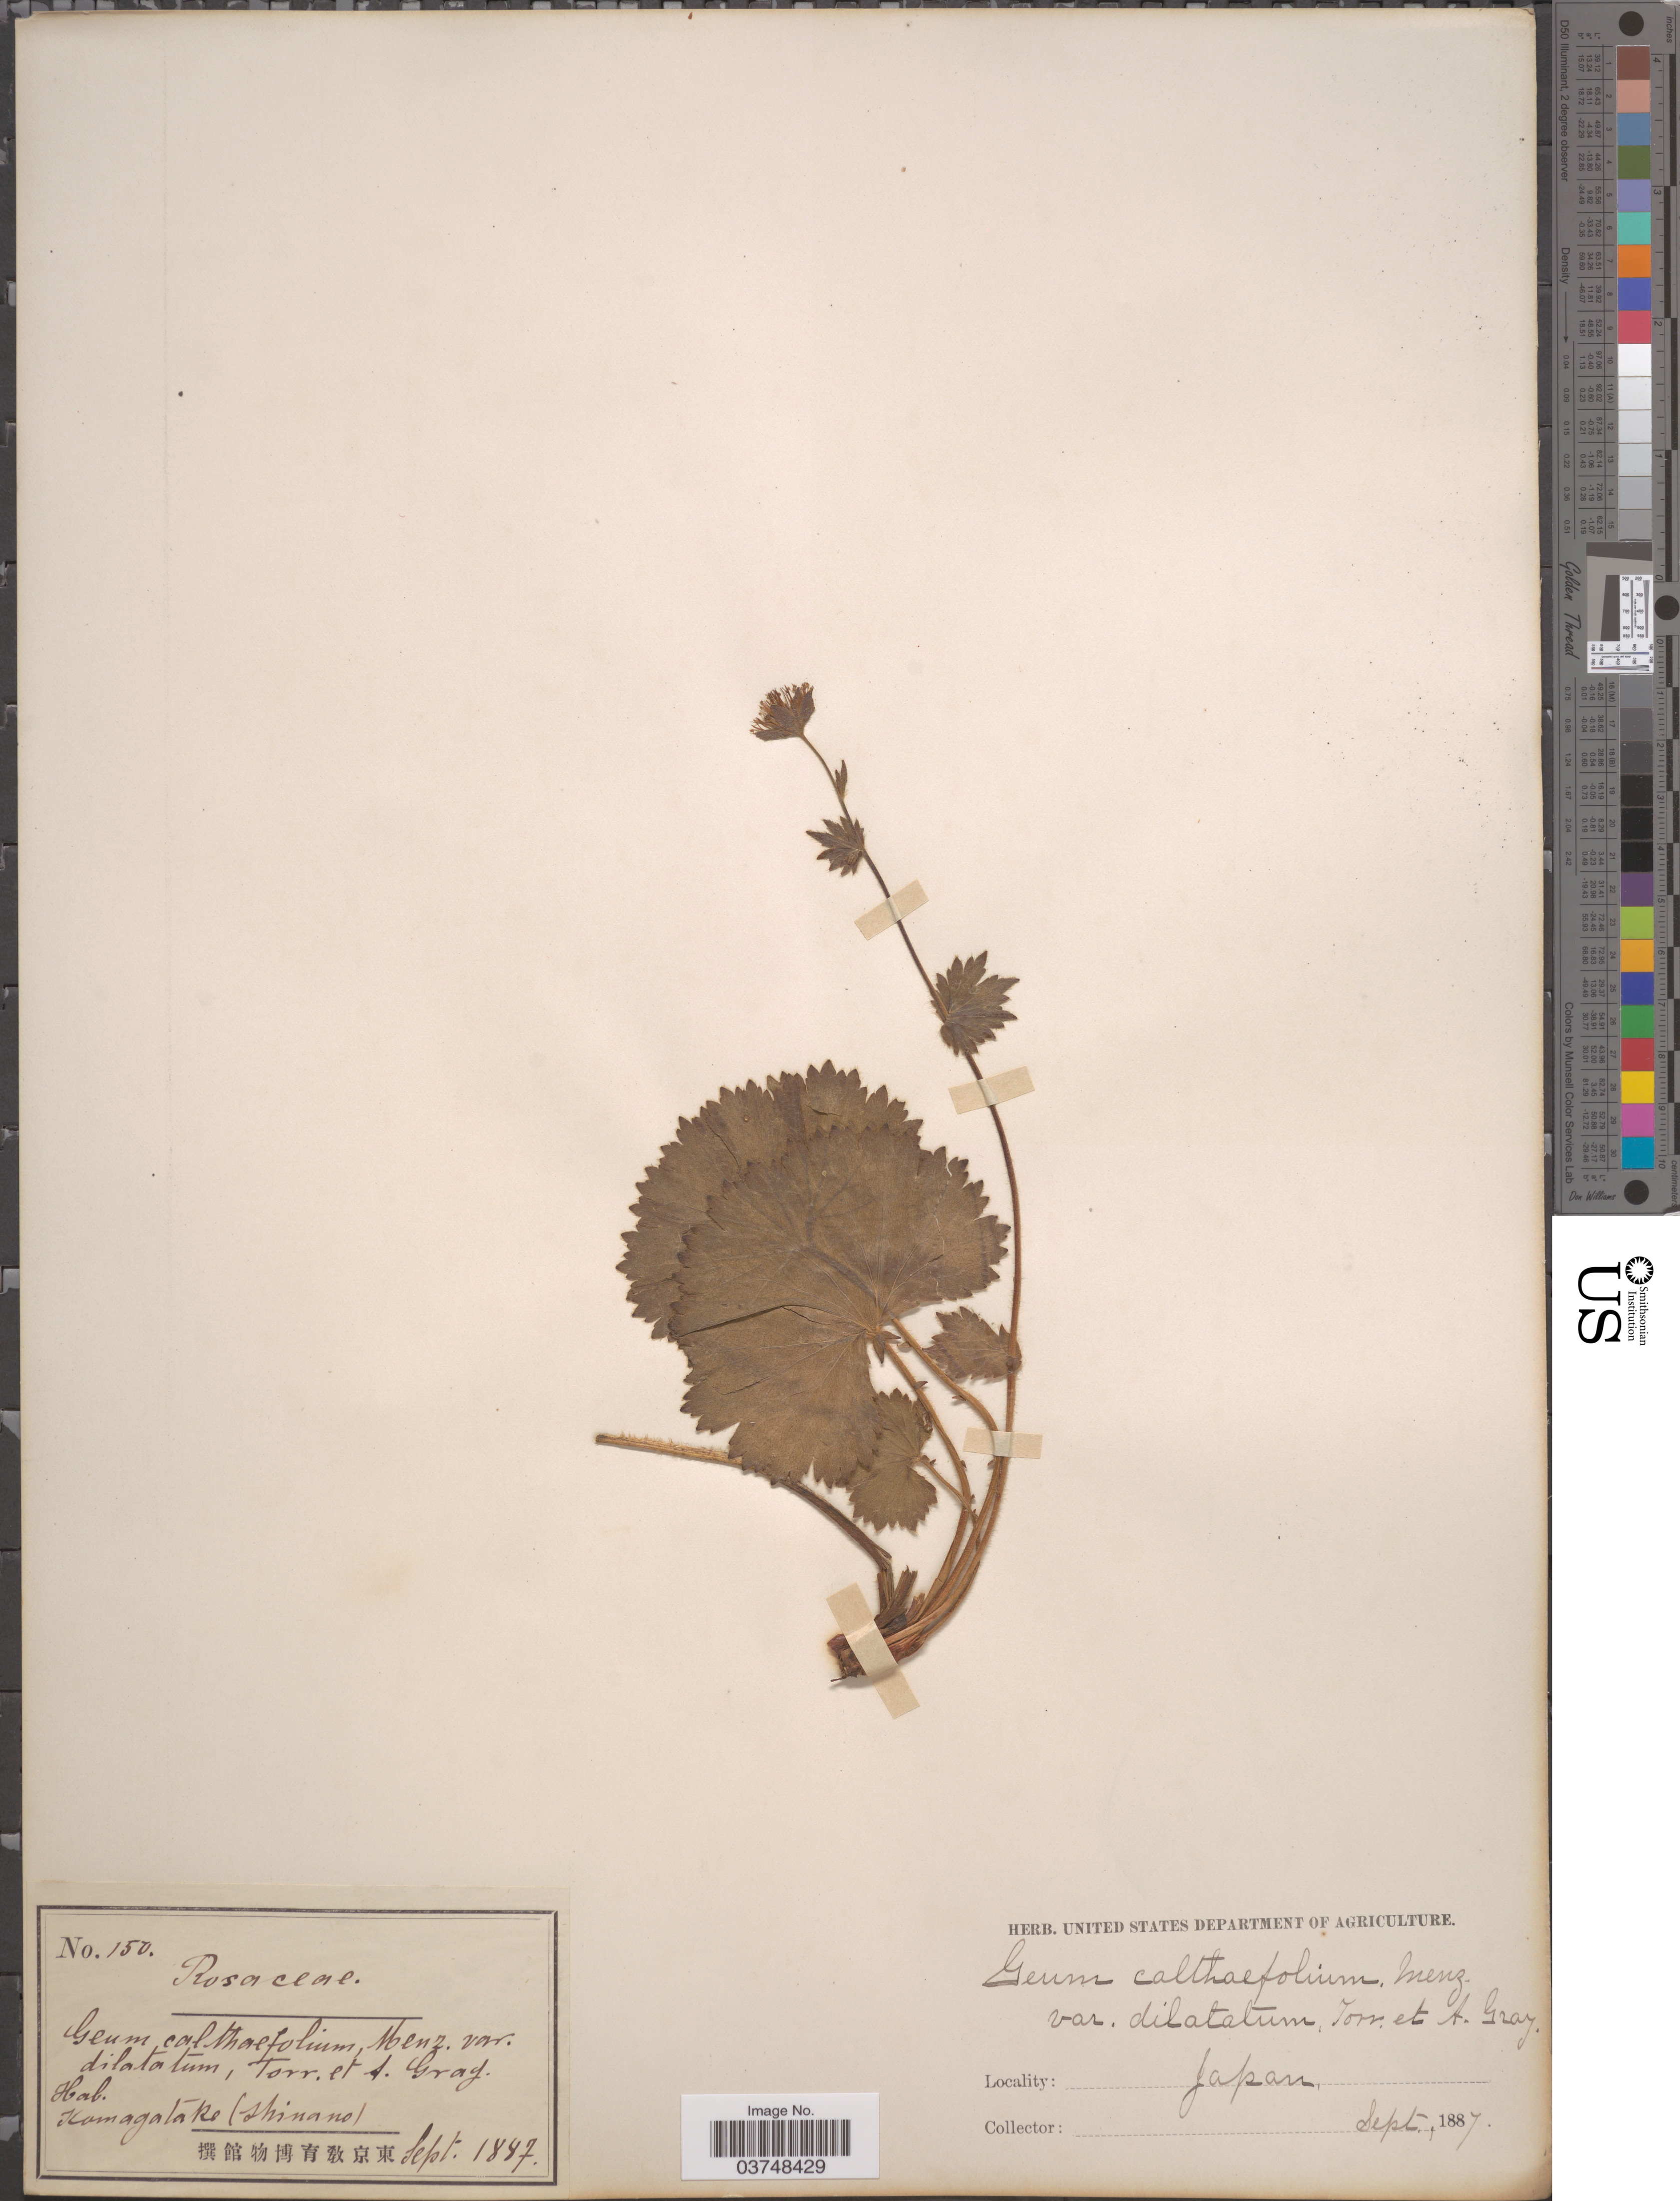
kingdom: Plantae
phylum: Tracheophyta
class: Magnoliopsida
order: Rosales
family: Rosaceae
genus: Geum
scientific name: Geum calthifolium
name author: Menzies ex Sm.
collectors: ex herb. U. S. Department of Agriculture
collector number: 150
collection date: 1887-09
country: Japan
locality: Kamagatake (Shinano).